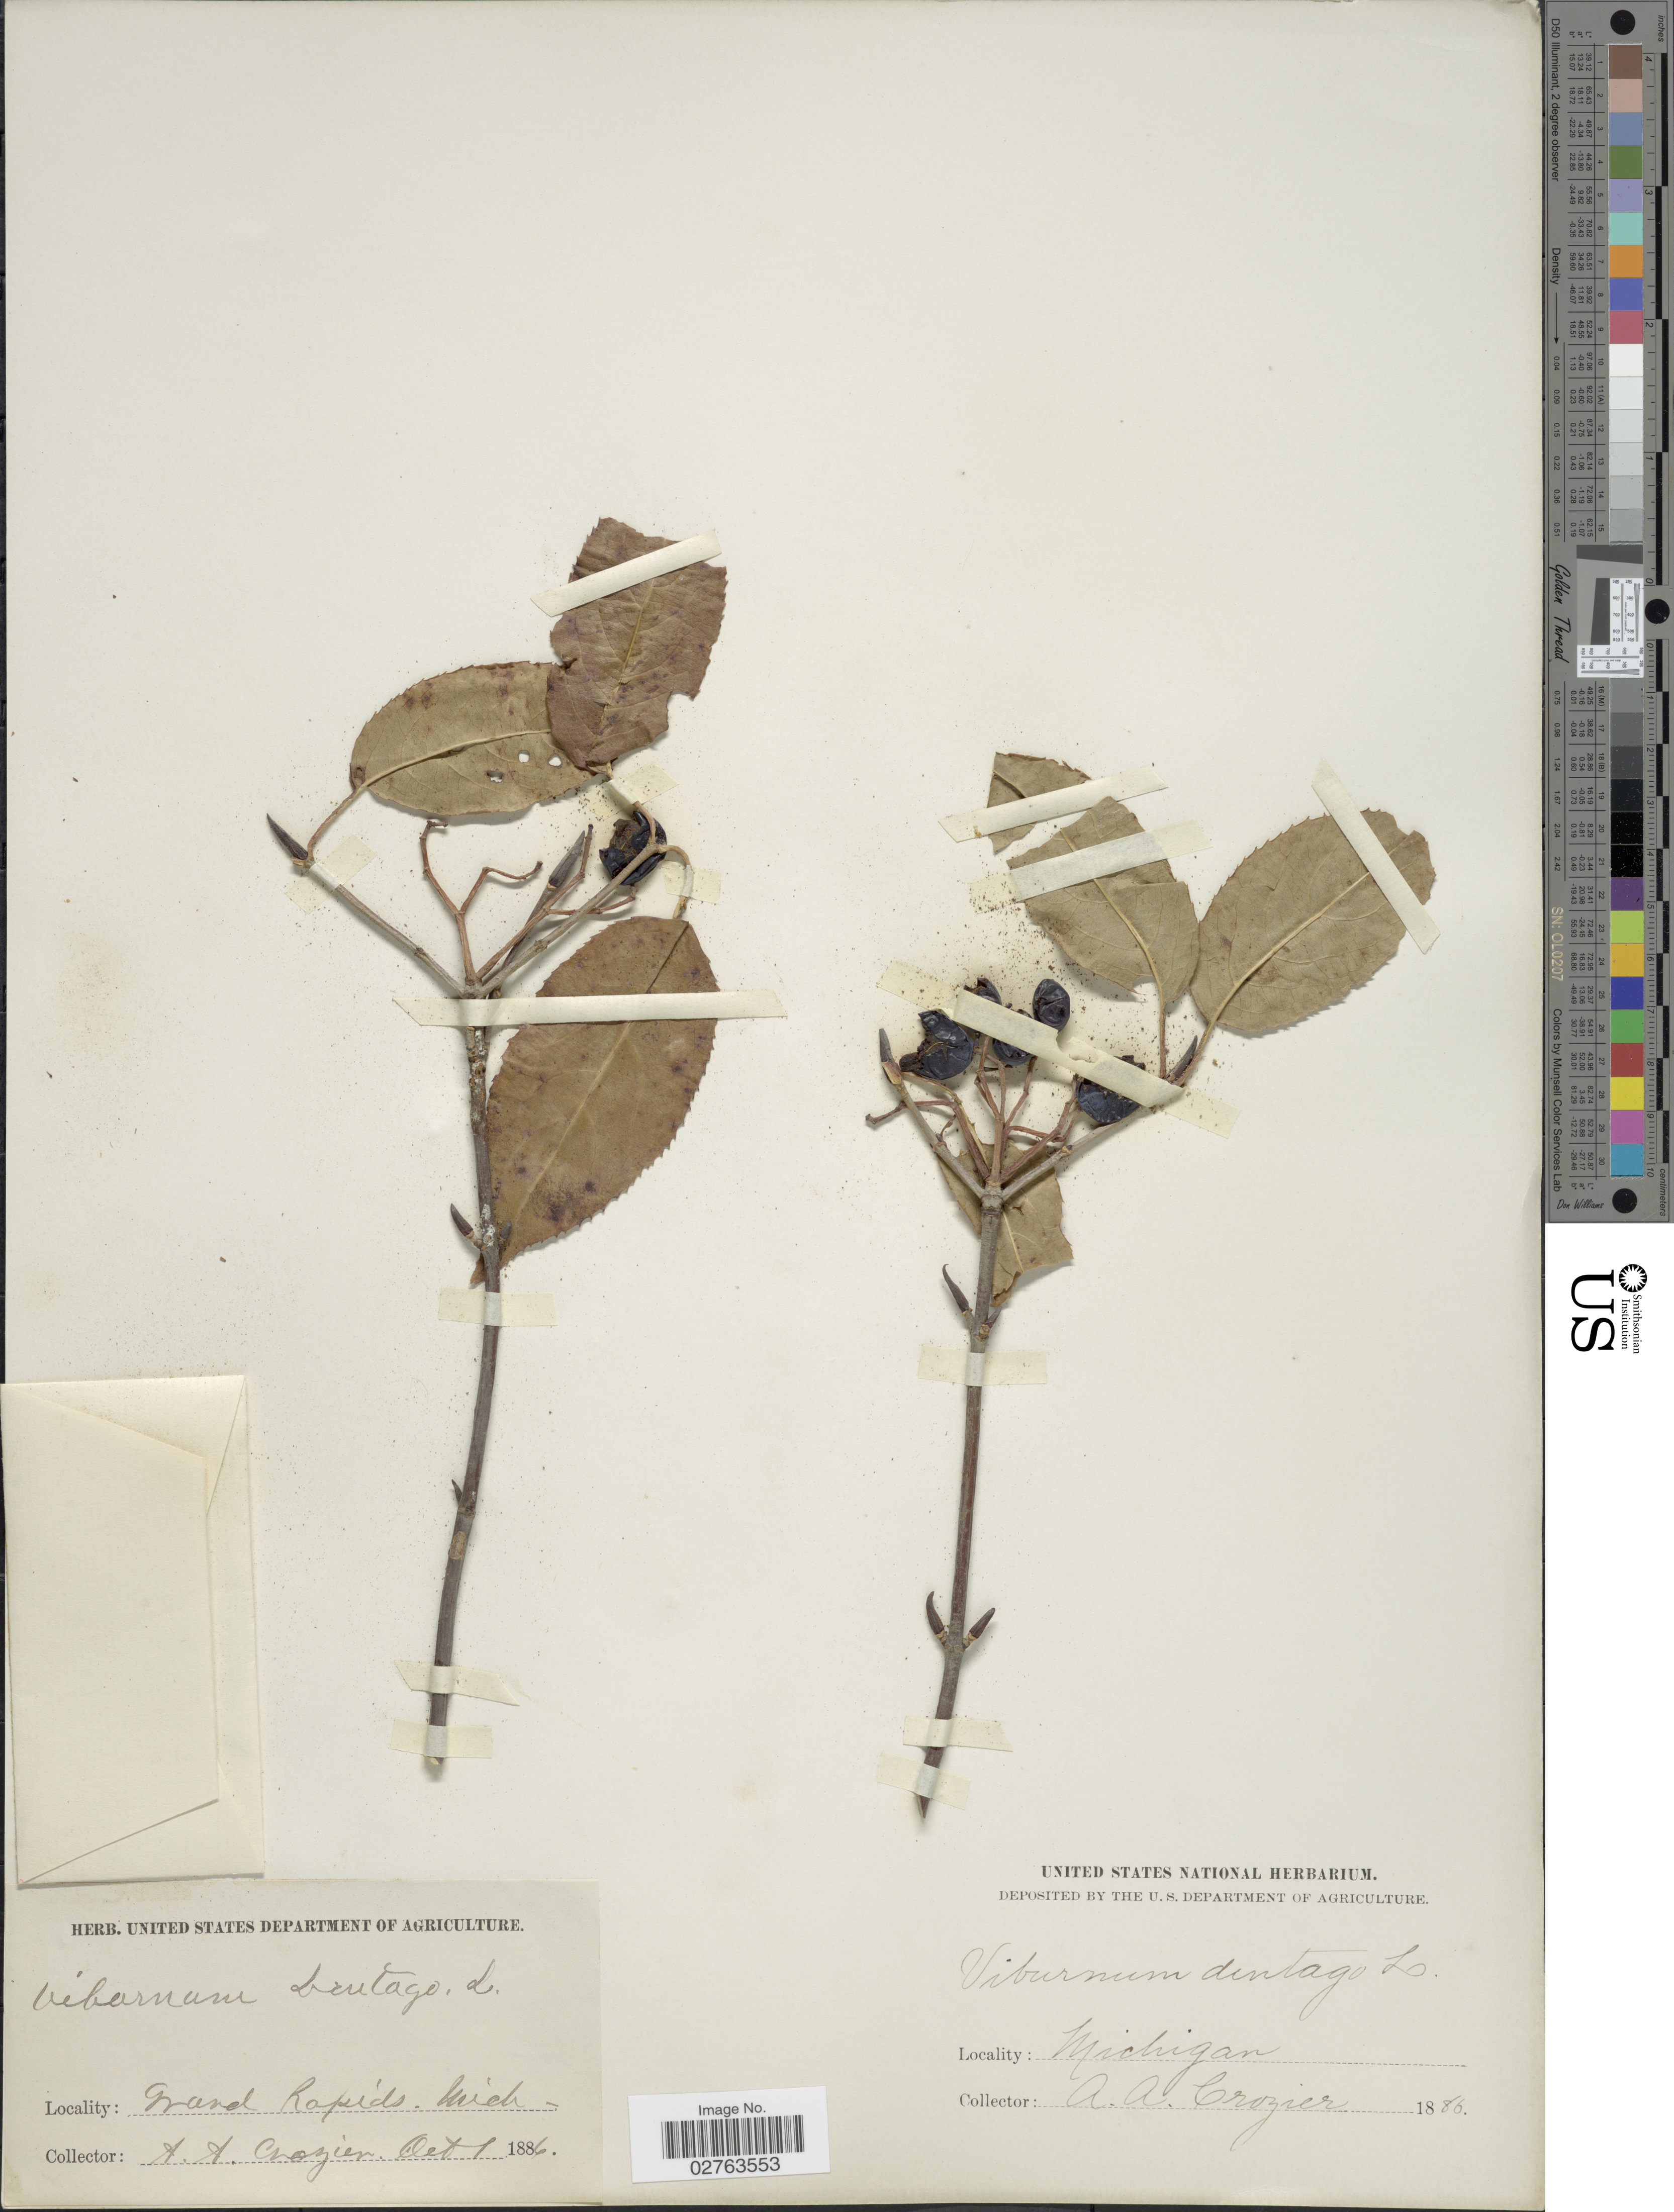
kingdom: Plantae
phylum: Tracheophyta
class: Magnoliopsida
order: Dipsacales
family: Viburnaceae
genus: Viburnum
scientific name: Viburnum lentago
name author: L.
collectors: A. Crozier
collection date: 1886-10-01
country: United States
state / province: Michigan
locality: Grand Rapids